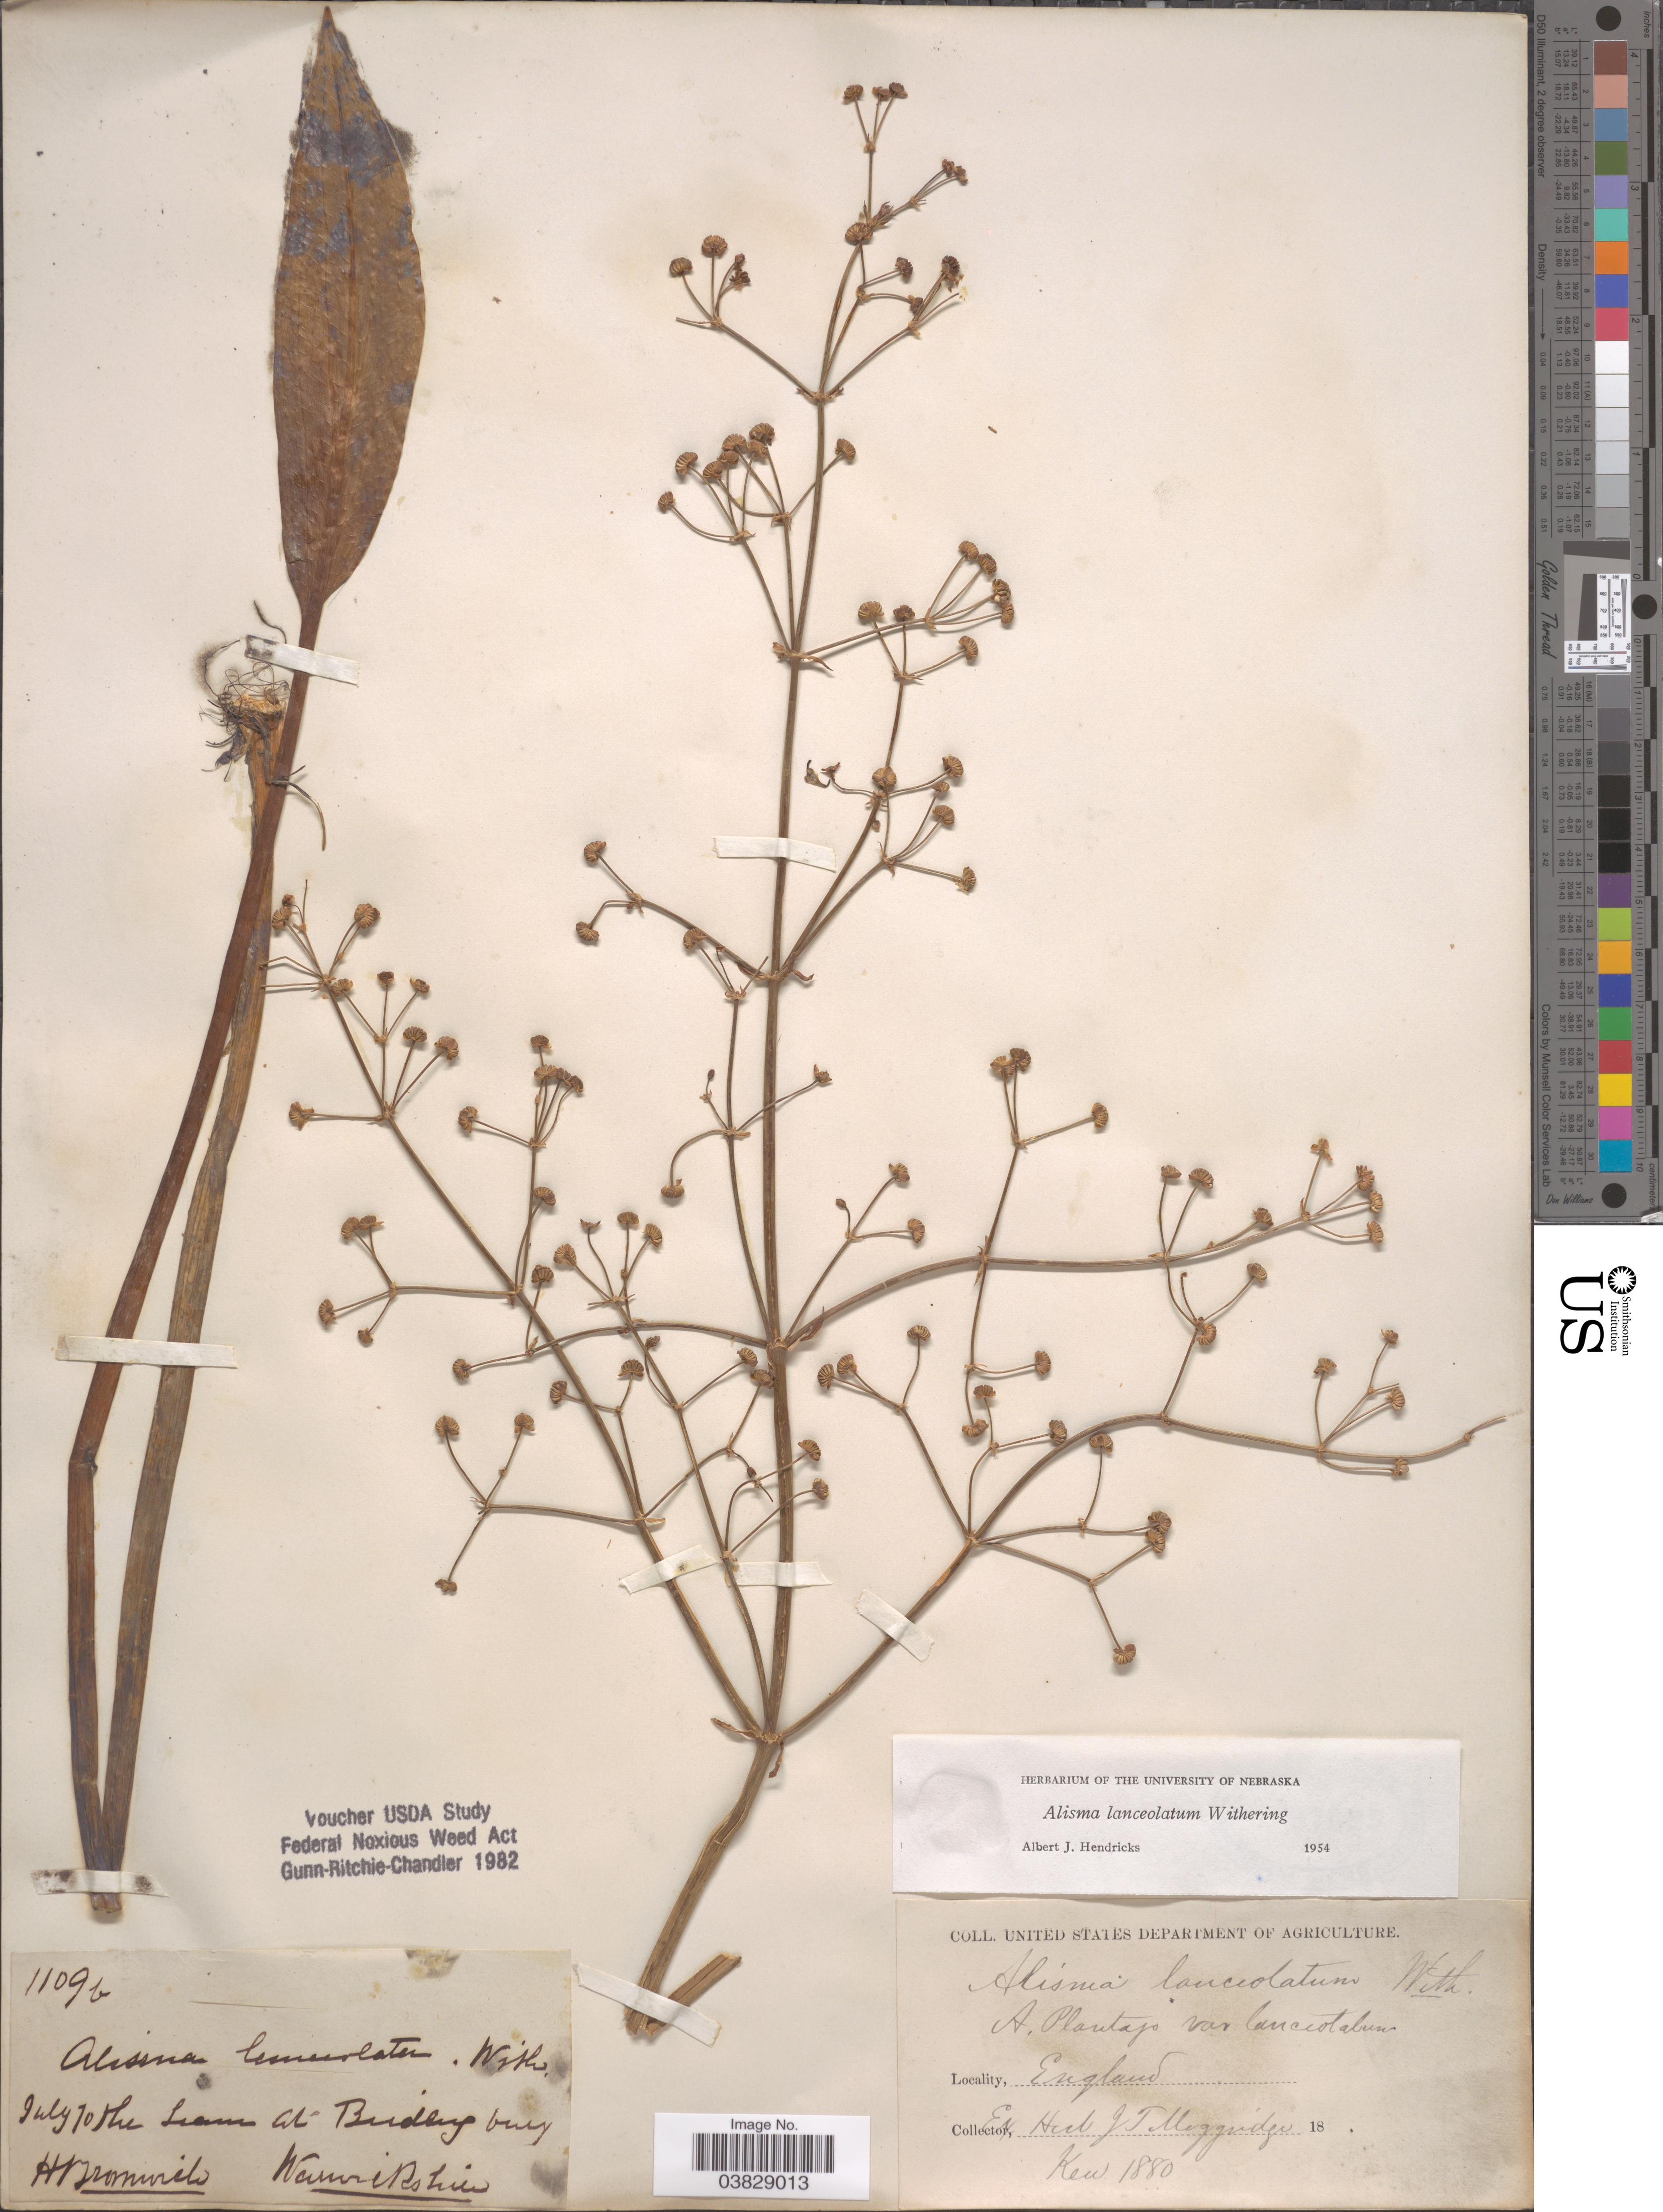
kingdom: Plantae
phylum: Tracheophyta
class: Liliopsida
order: Alismatales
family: Alismataceae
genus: Alisma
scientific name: Alisma lanceolatum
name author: With.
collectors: H. Bromwich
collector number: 1109b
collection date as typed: Transcribed d/m/y: /7/70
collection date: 1870-07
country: United Kingdom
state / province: England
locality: The Leam (river) at Birdingbury, Warwickshire